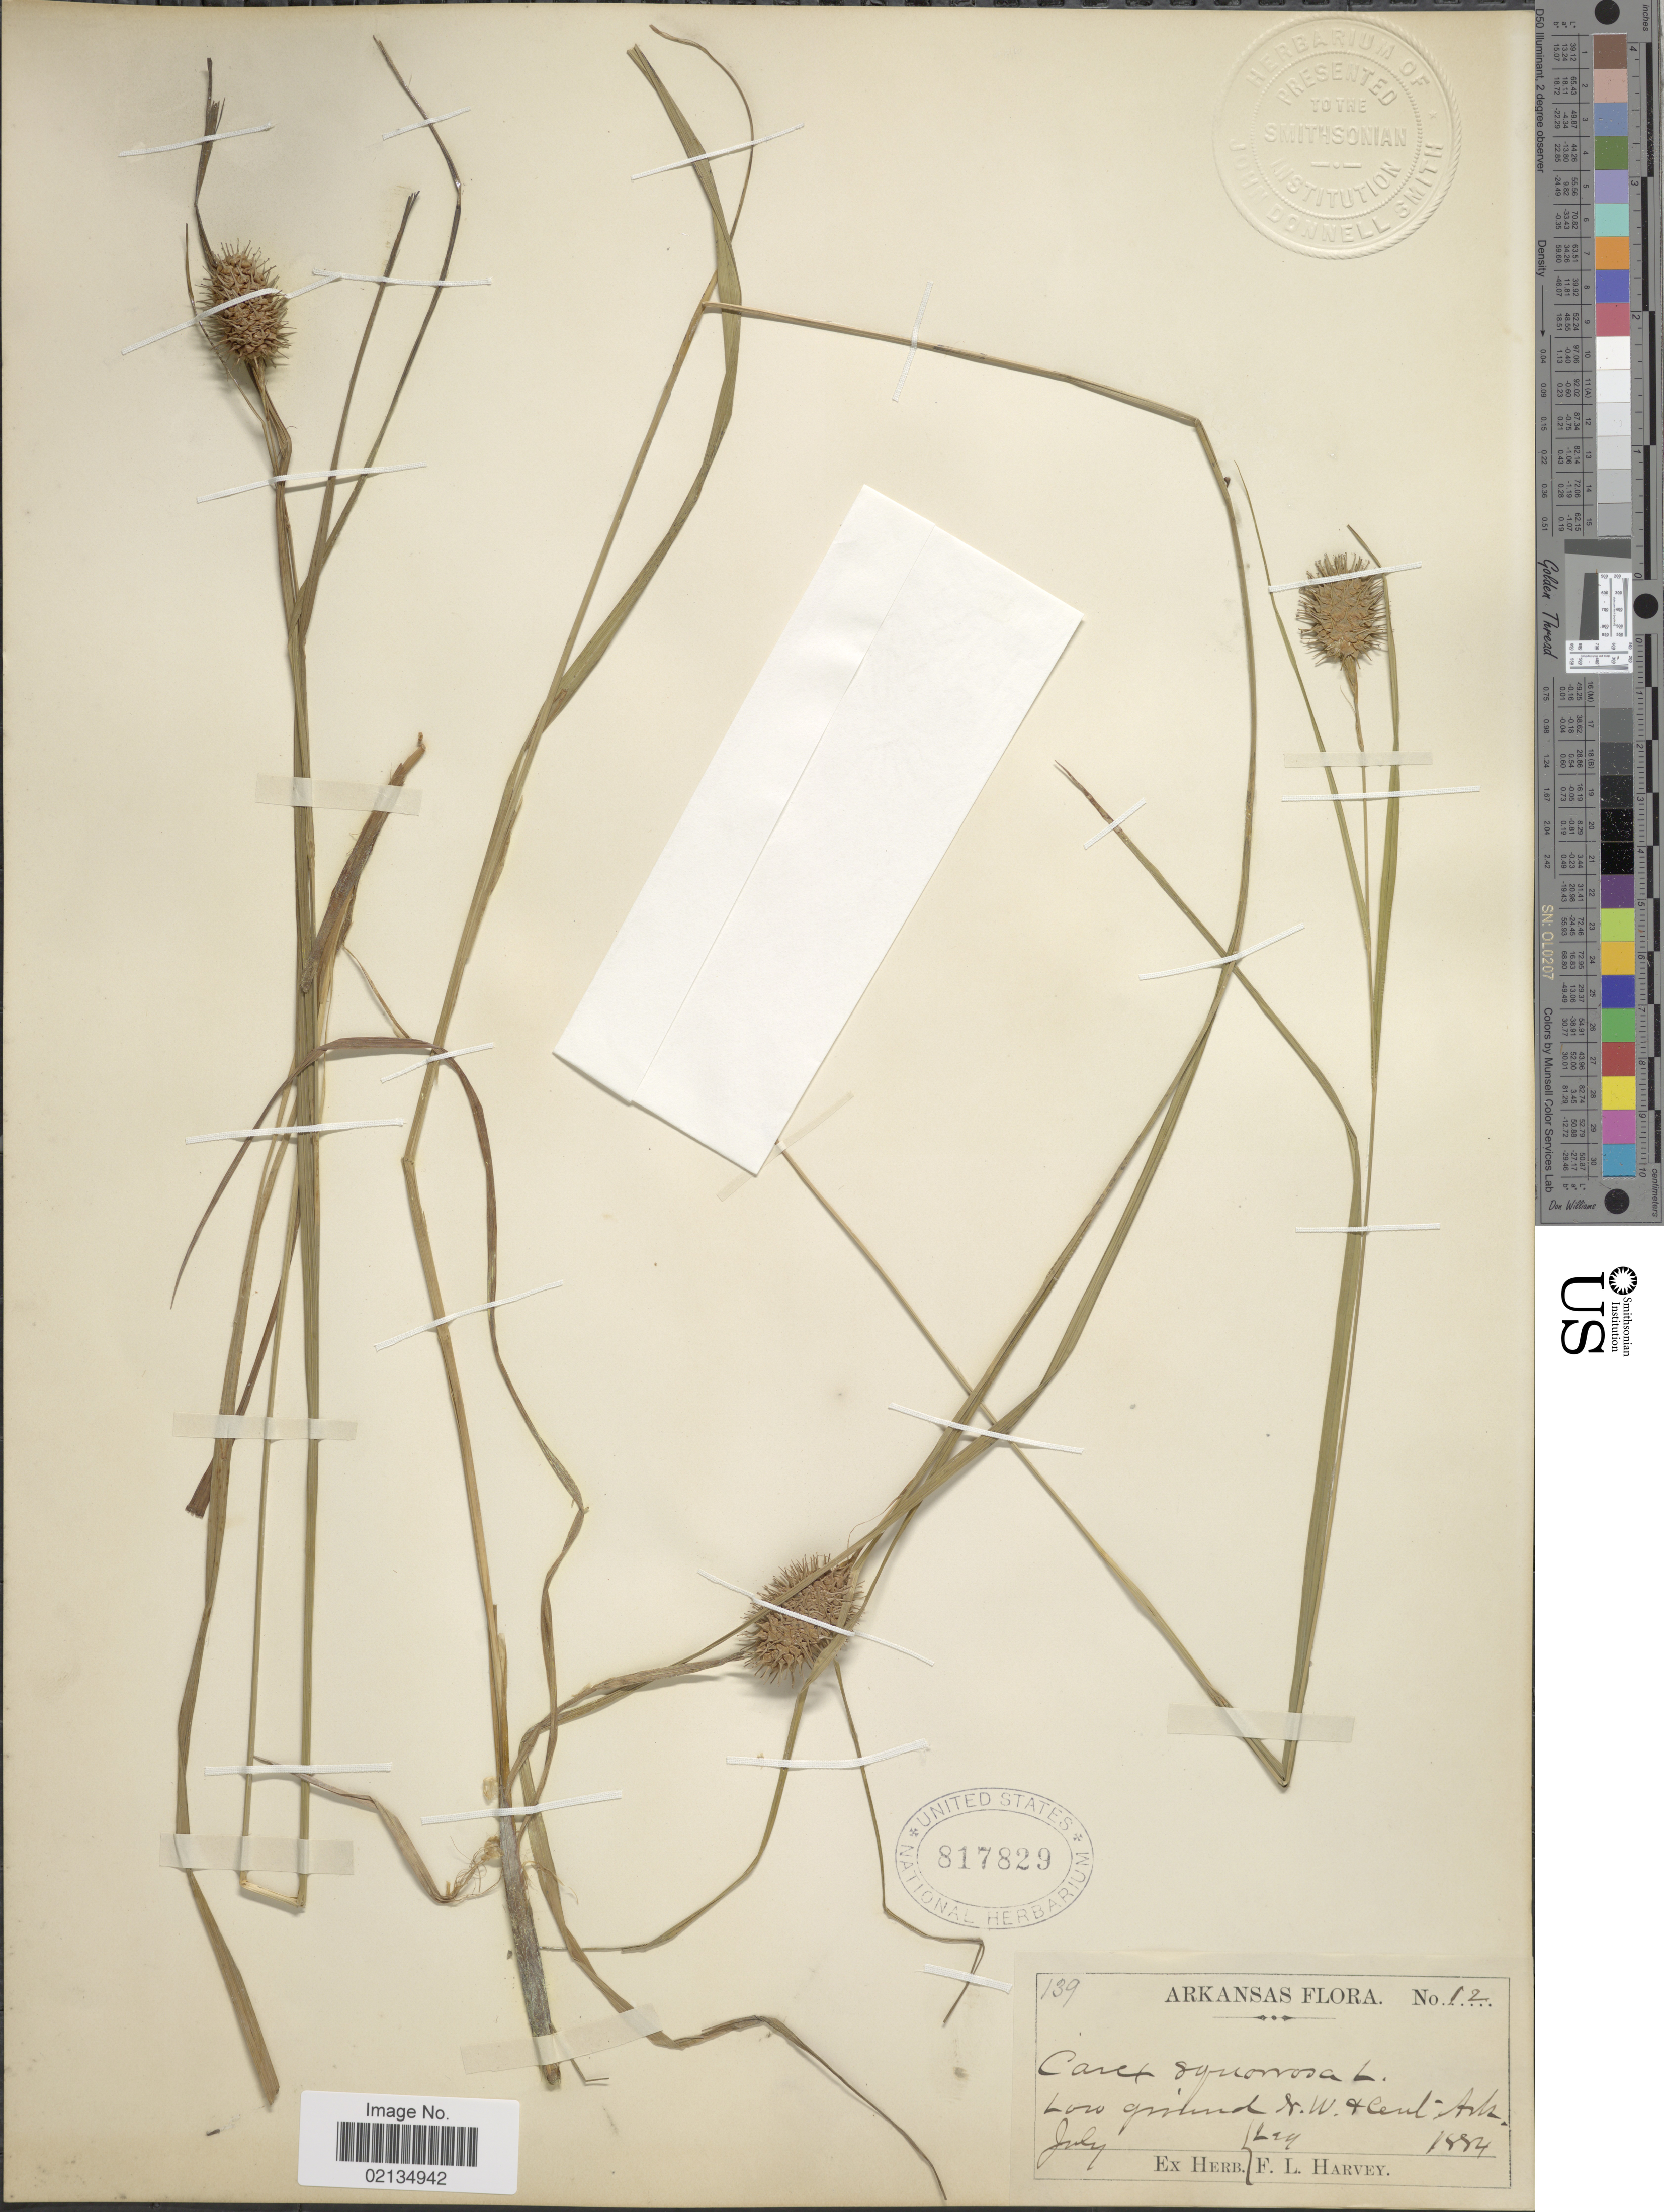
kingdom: Plantae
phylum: Tracheophyta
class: Liliopsida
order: Poales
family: Cyperaceae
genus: Carex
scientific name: Carex squarrosa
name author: L.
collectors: F. L. Harvey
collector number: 139/12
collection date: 1884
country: United States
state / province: Arkansas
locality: Low ground N.W. & Cent. Ark.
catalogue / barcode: US 817829